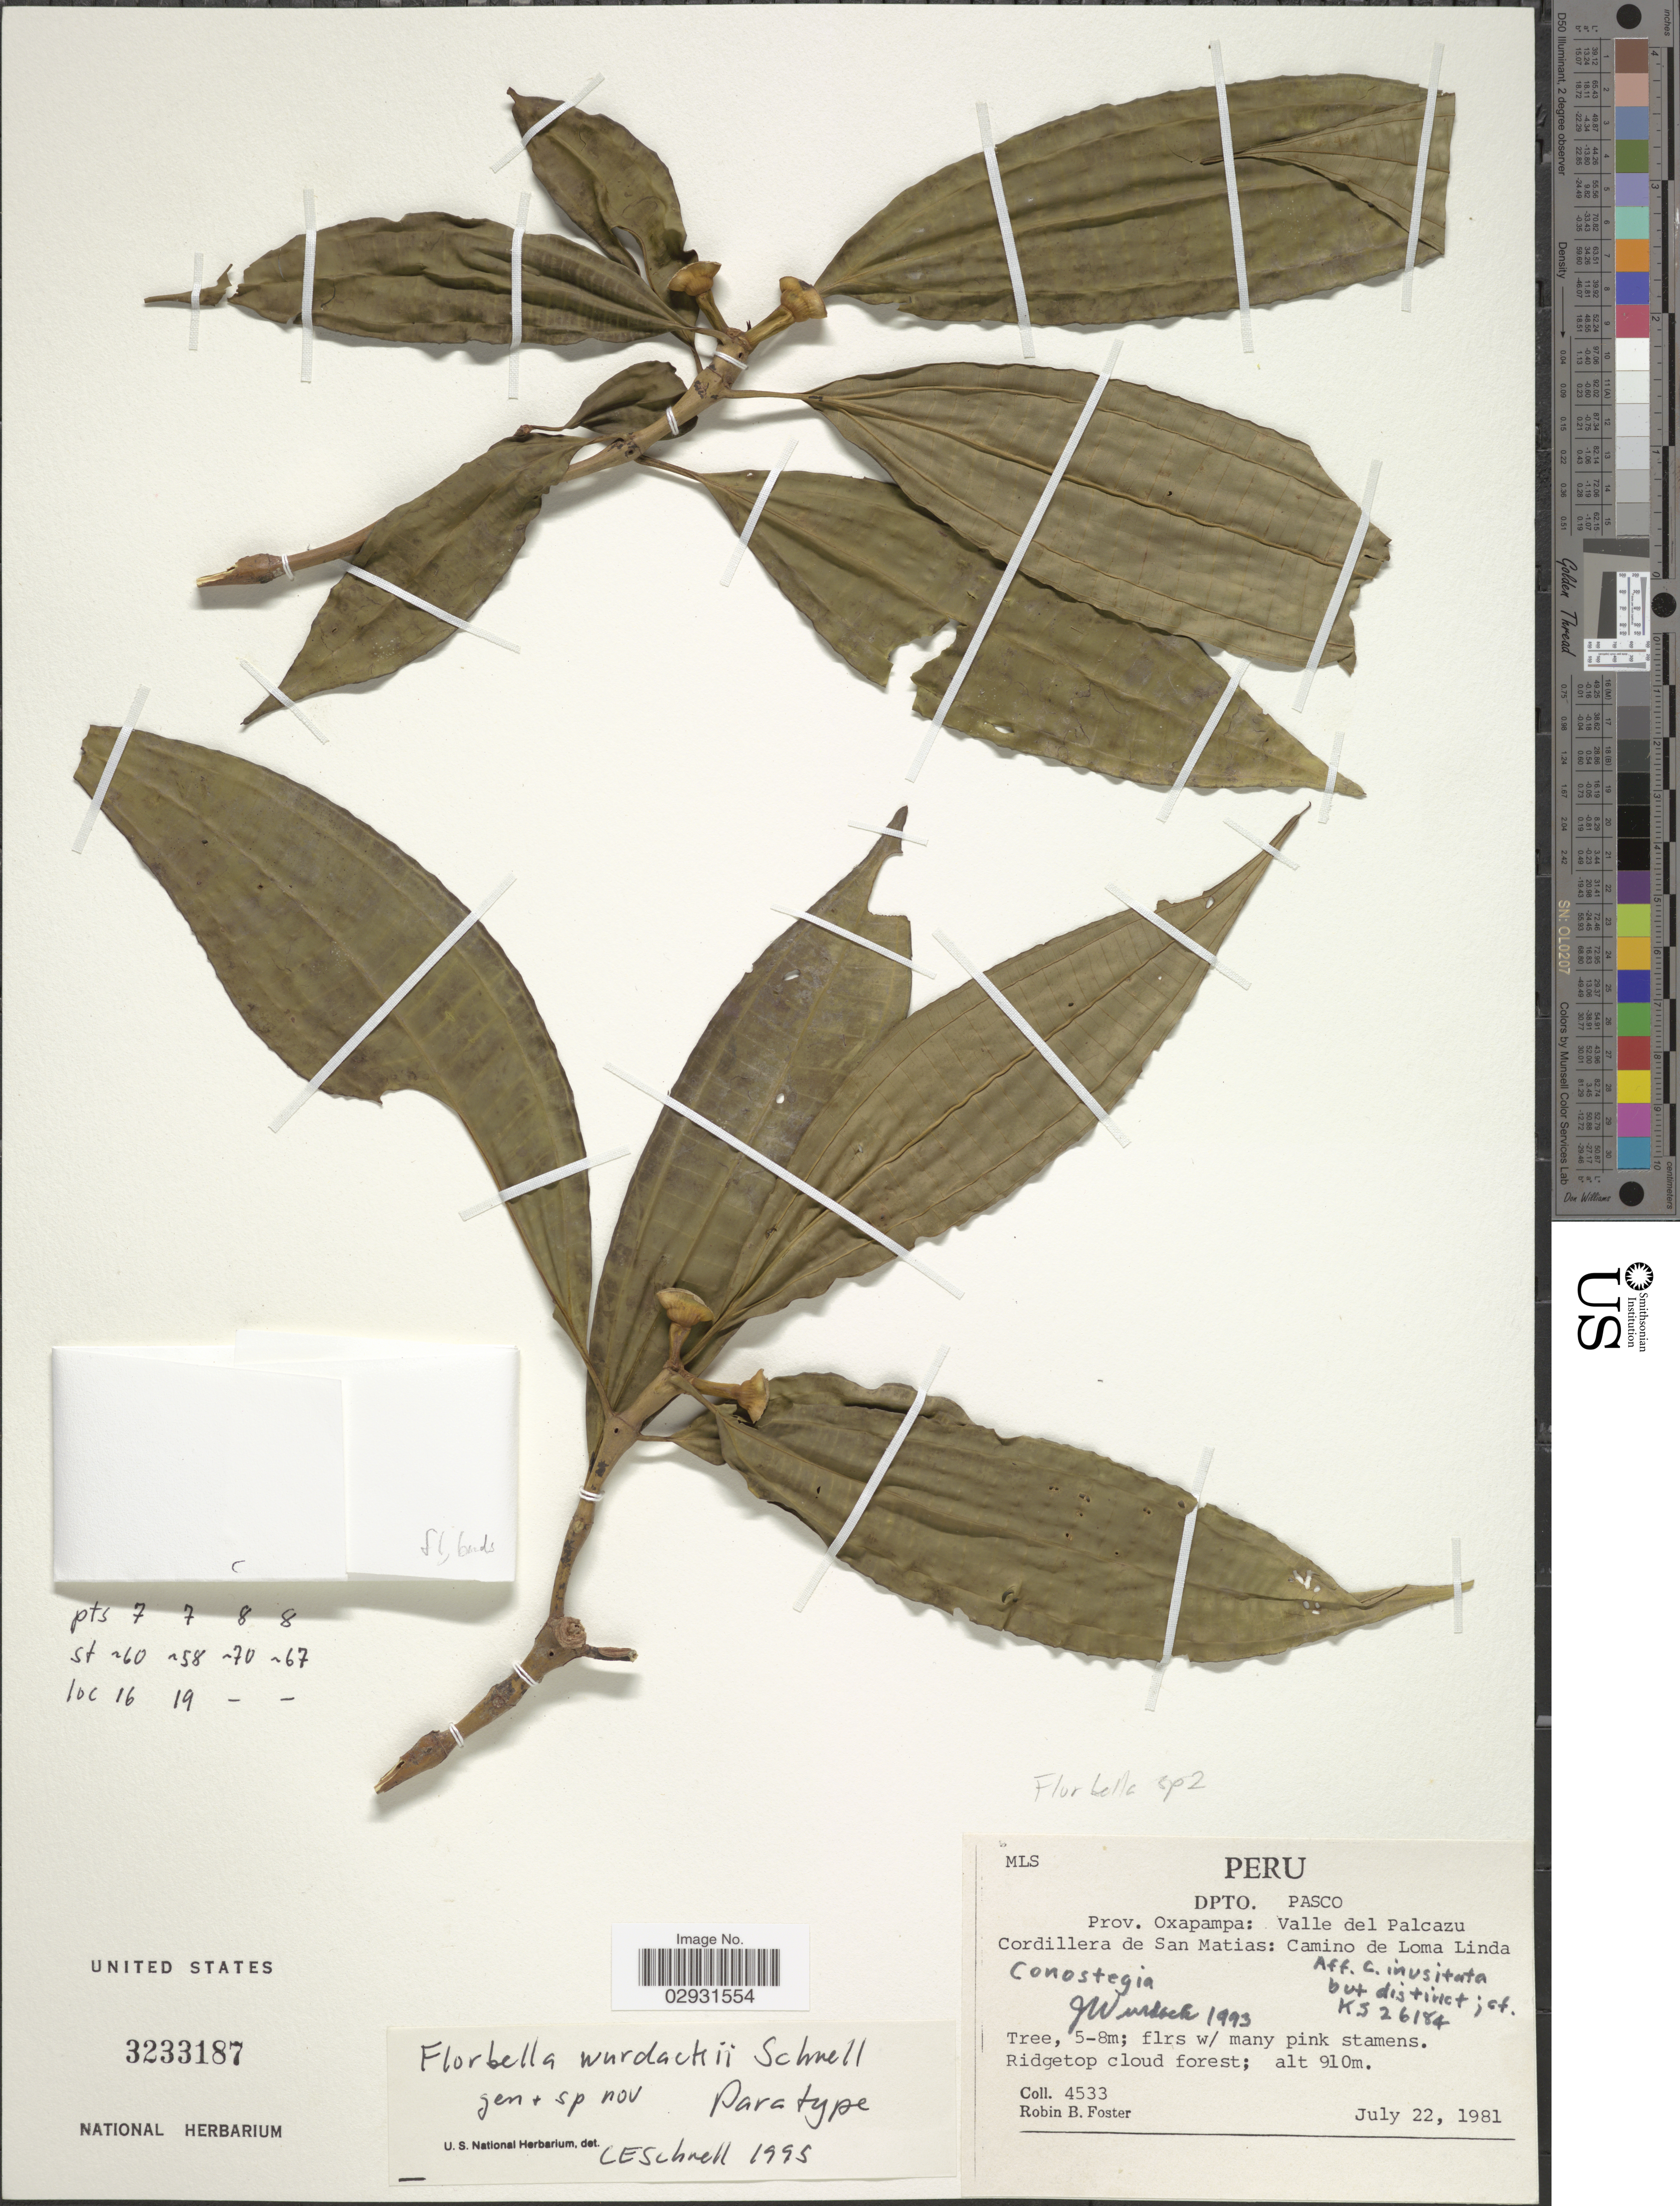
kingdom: Plantae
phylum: Tracheophyta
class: Magnoliopsida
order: Myrtales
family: Melastomataceae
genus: Miconia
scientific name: Miconia florbella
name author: C.E. Schnell ex Michelang. & R. Goldenb.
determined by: Michelangeli, F. A.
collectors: R. B. Foster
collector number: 4533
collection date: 1981-07-22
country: Peru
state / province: Pasco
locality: Dpto. Pasco, Prov. Oxapampa: Valle del Palcazu, Cordillera de San Matias: Camino de Loma Linda.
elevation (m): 910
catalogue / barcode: US 3233187